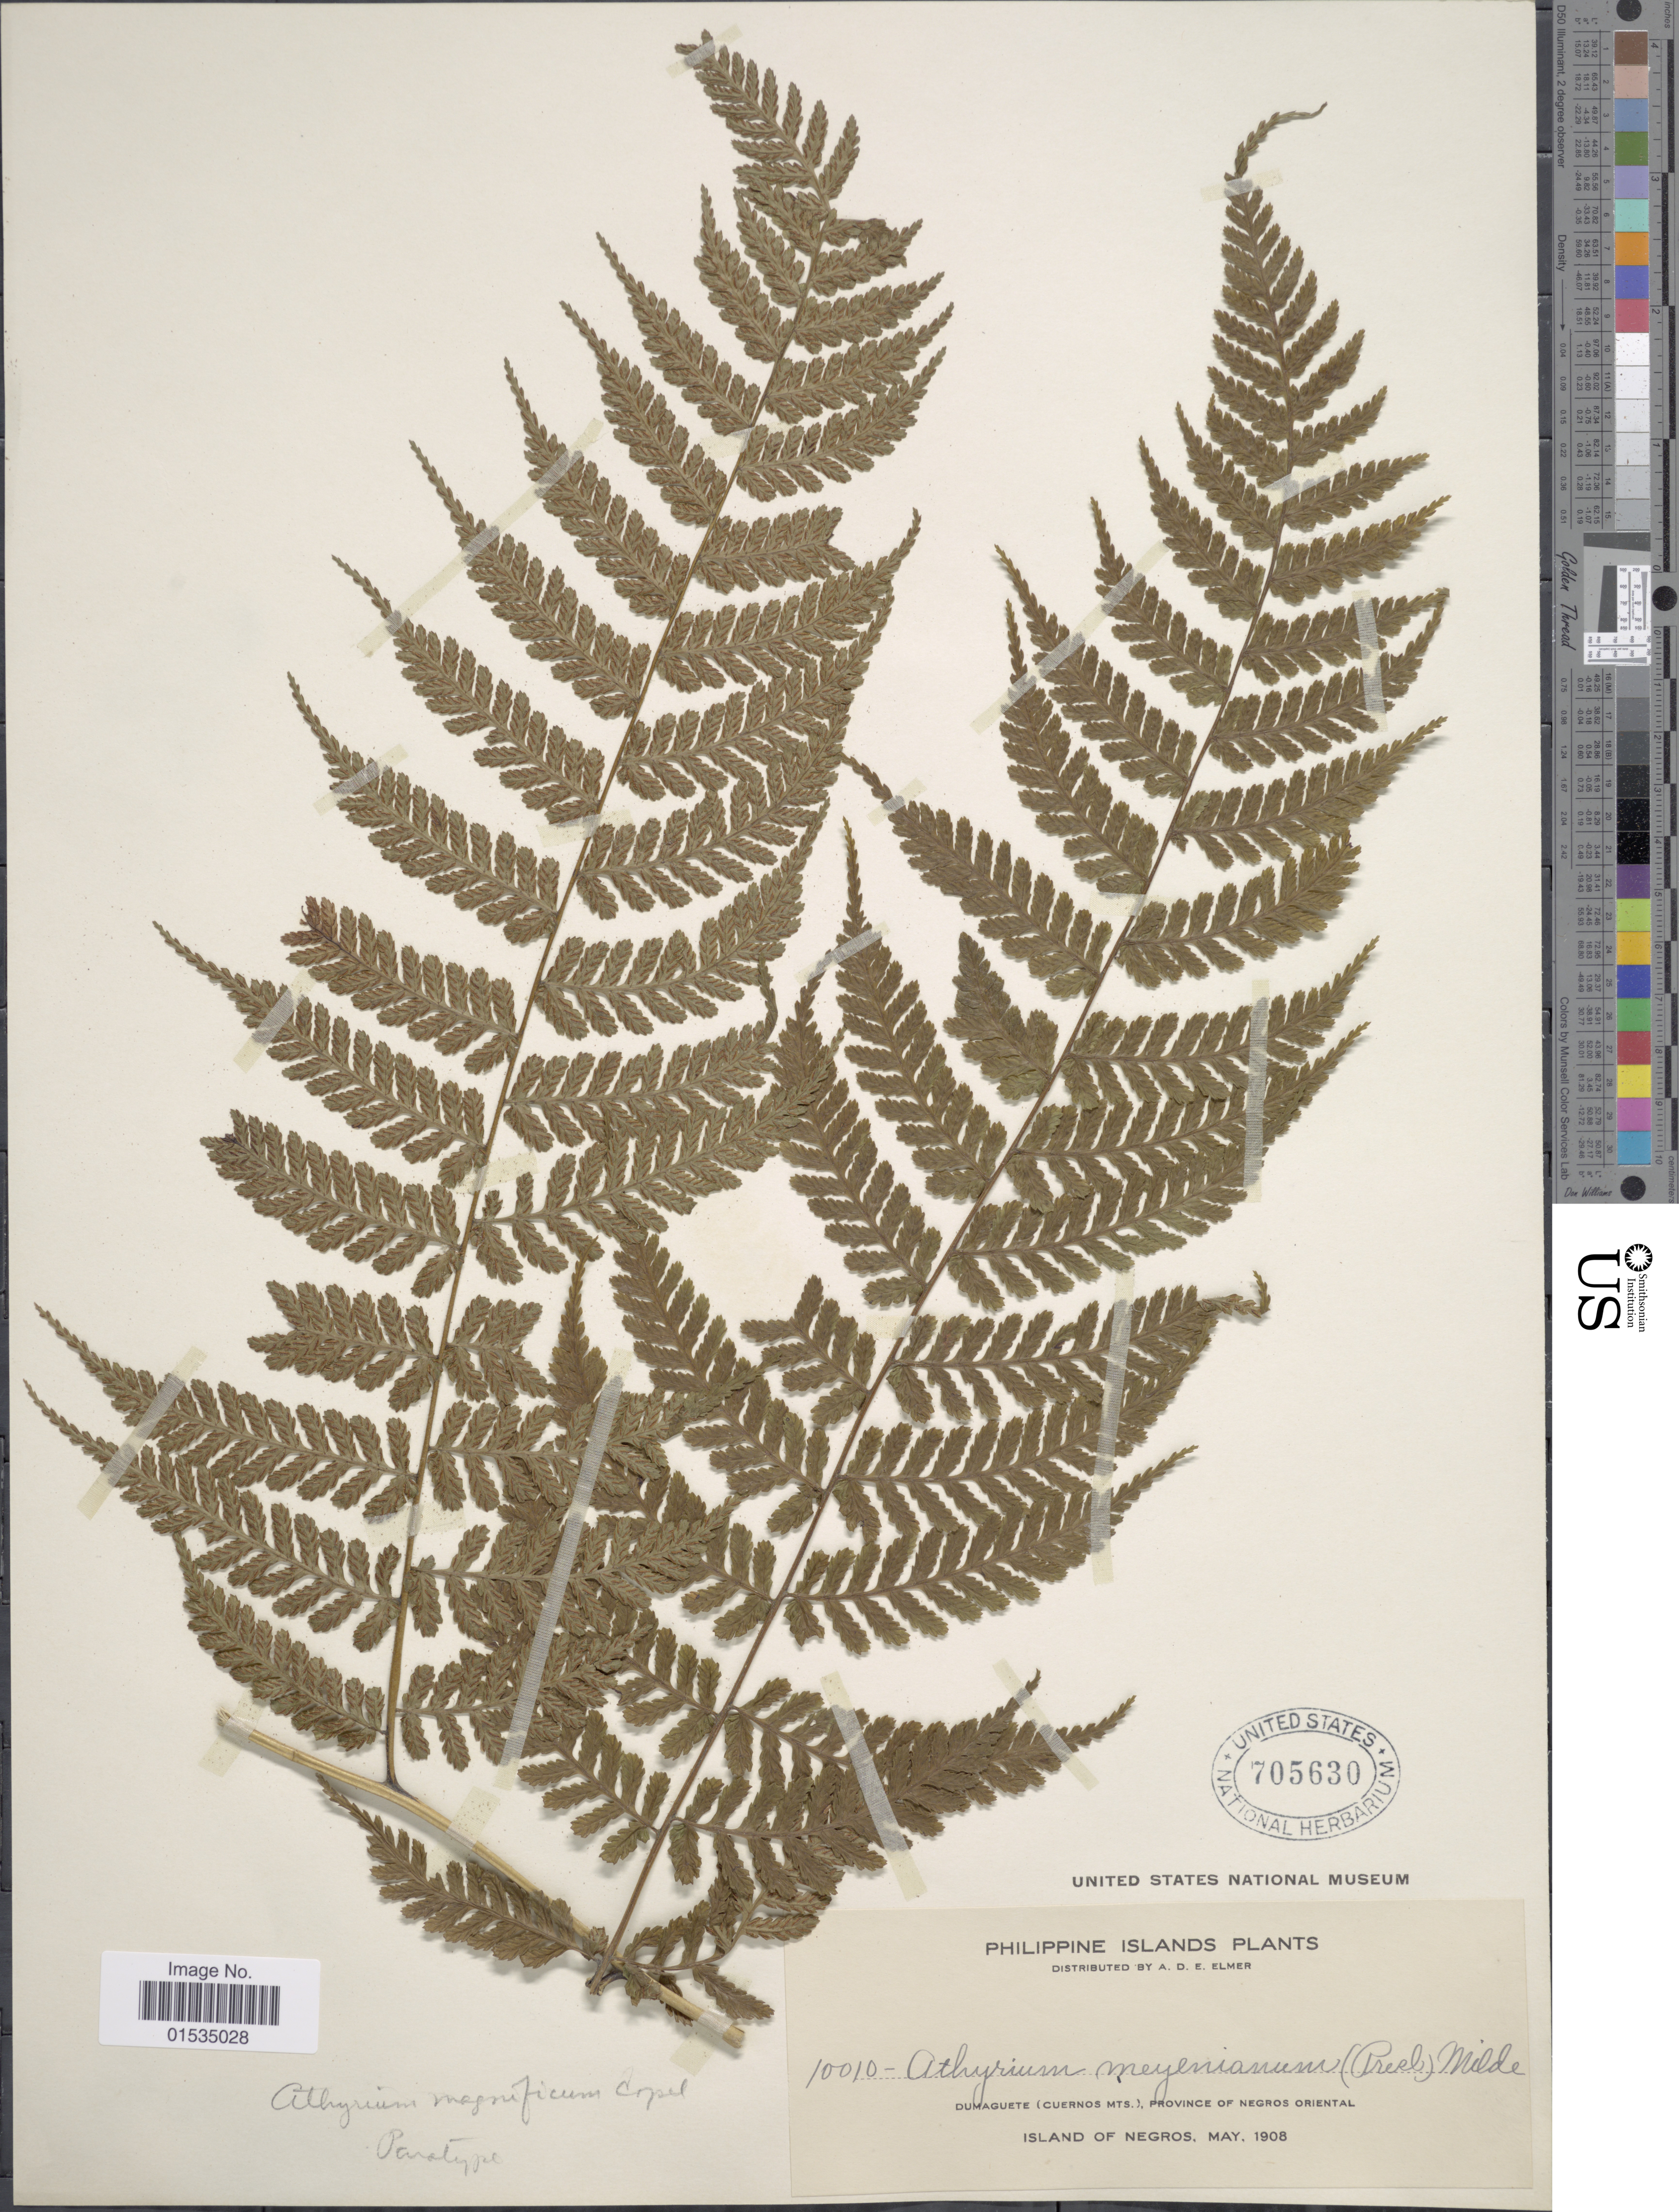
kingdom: Plantae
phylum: Tracheophyta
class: Polypodiopsida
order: Polypodiales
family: Athyriaceae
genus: Diplazium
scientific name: Diplazium magnificum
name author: (Copel.) Price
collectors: A. D. E. Elmer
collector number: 10010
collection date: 1908-05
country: Philippines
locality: Dumaguete(Cuernos Mts.), Province of Negros Oriental, Island of Negros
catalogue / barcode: US 705630